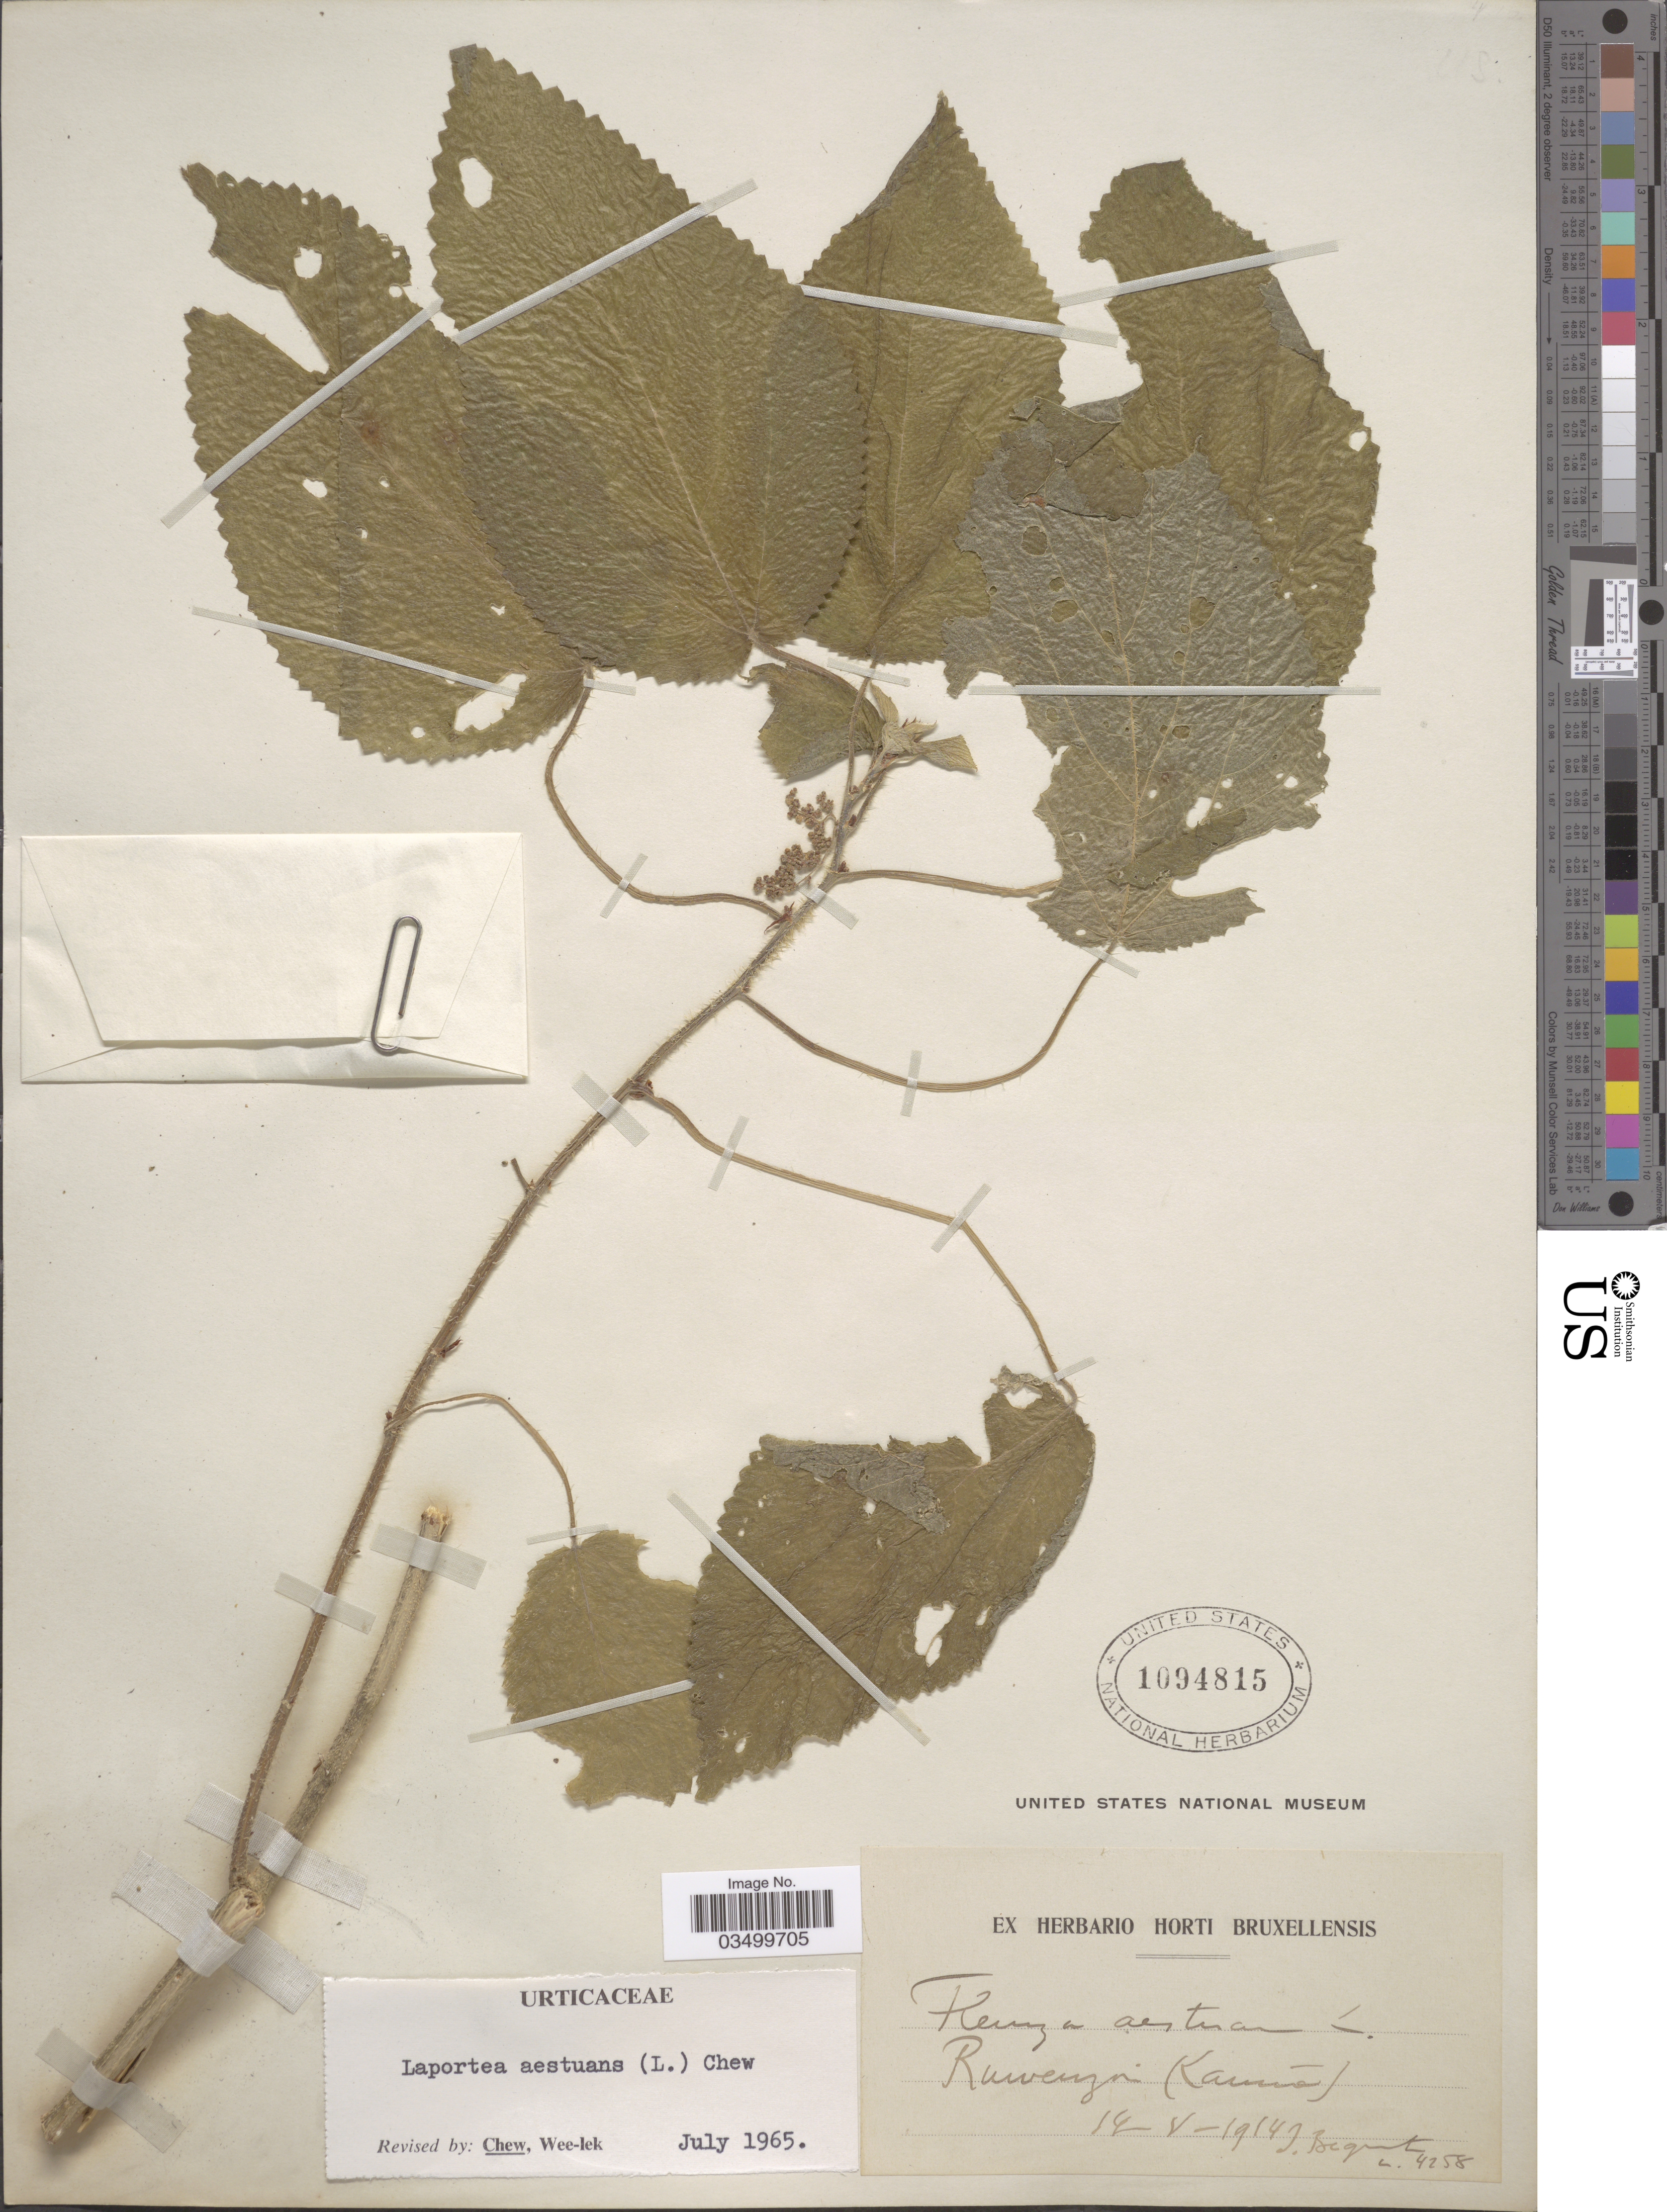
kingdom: Plantae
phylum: Tracheophyta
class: Magnoliopsida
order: Rosales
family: Urticaceae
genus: Laportea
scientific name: Laportea aestuans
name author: (L.) Chew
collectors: J. Bequaert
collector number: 4258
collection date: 1914-05-14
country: Congo, Democratic Republic of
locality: Ruwenzori (Lamia).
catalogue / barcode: US 1094815